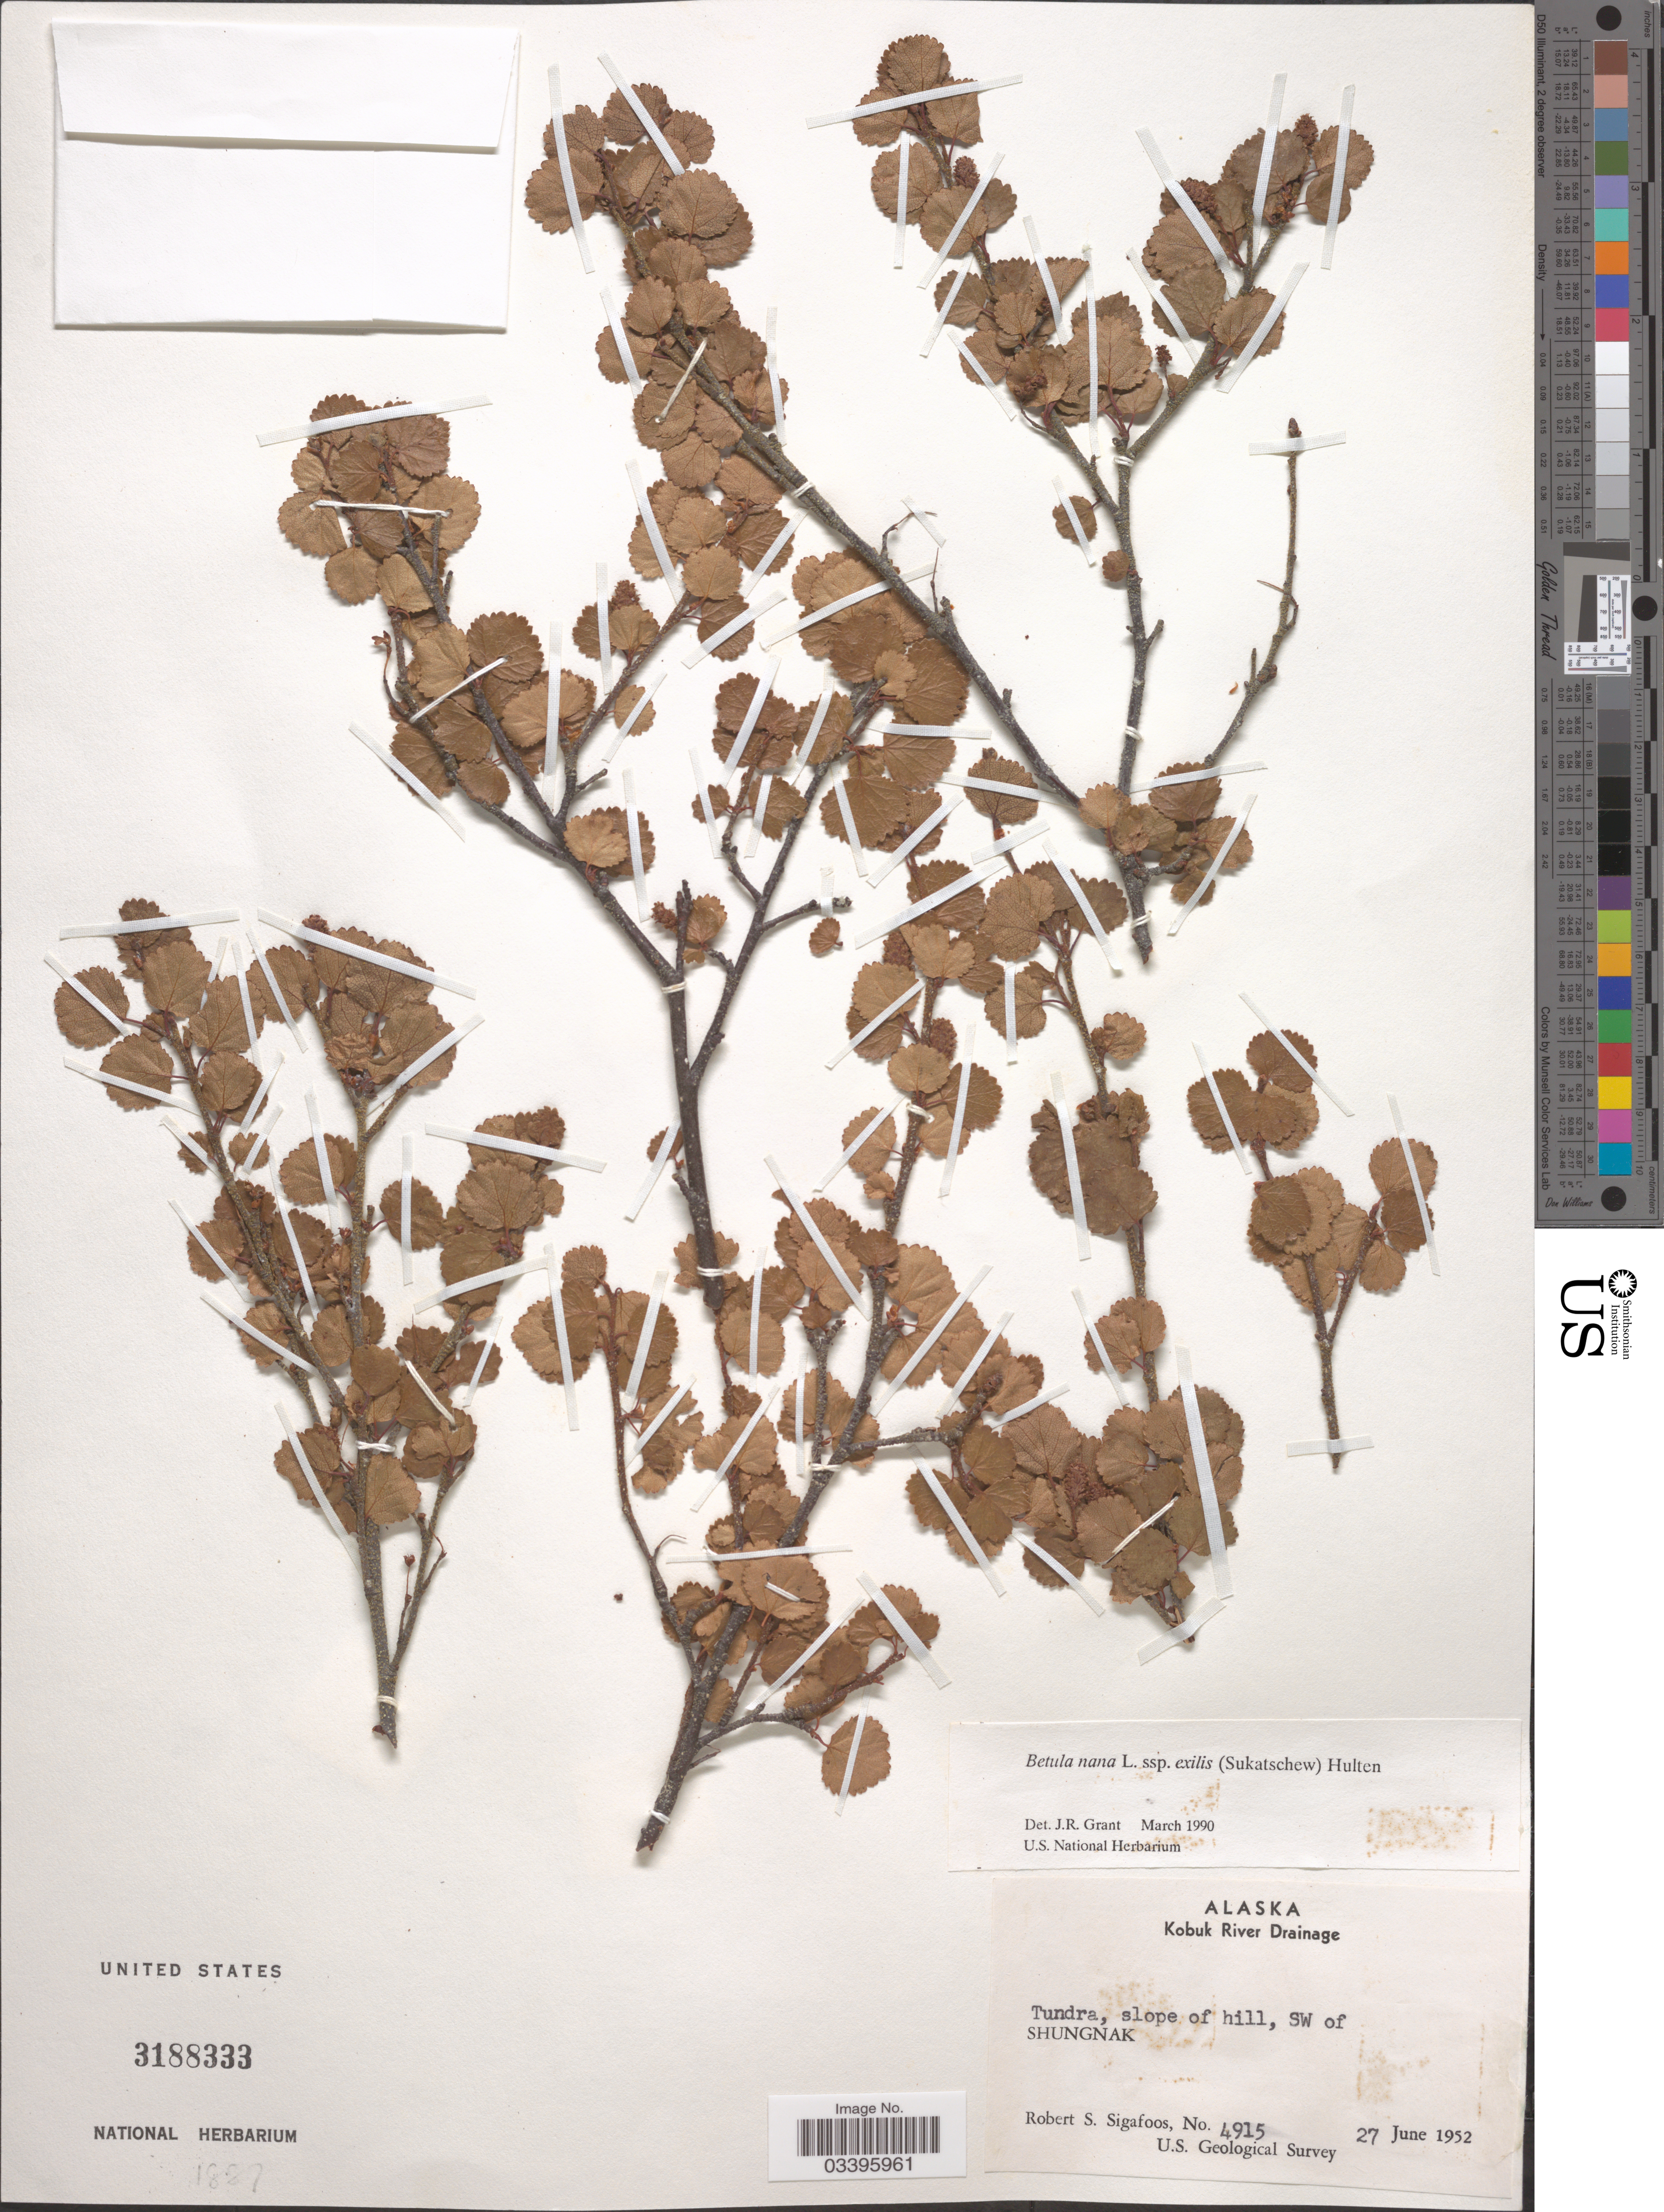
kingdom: Plantae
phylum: Tracheophyta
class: Magnoliopsida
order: Fagales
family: Betulaceae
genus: Betula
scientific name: Betula nana subsp. exilis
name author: L.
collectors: R. Sigafoos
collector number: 4915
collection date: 1952-06-27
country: United States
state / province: Alaska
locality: Kobuk River Drainage. Tundra, slope of hill, SW of Shungnak.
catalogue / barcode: US 3188333